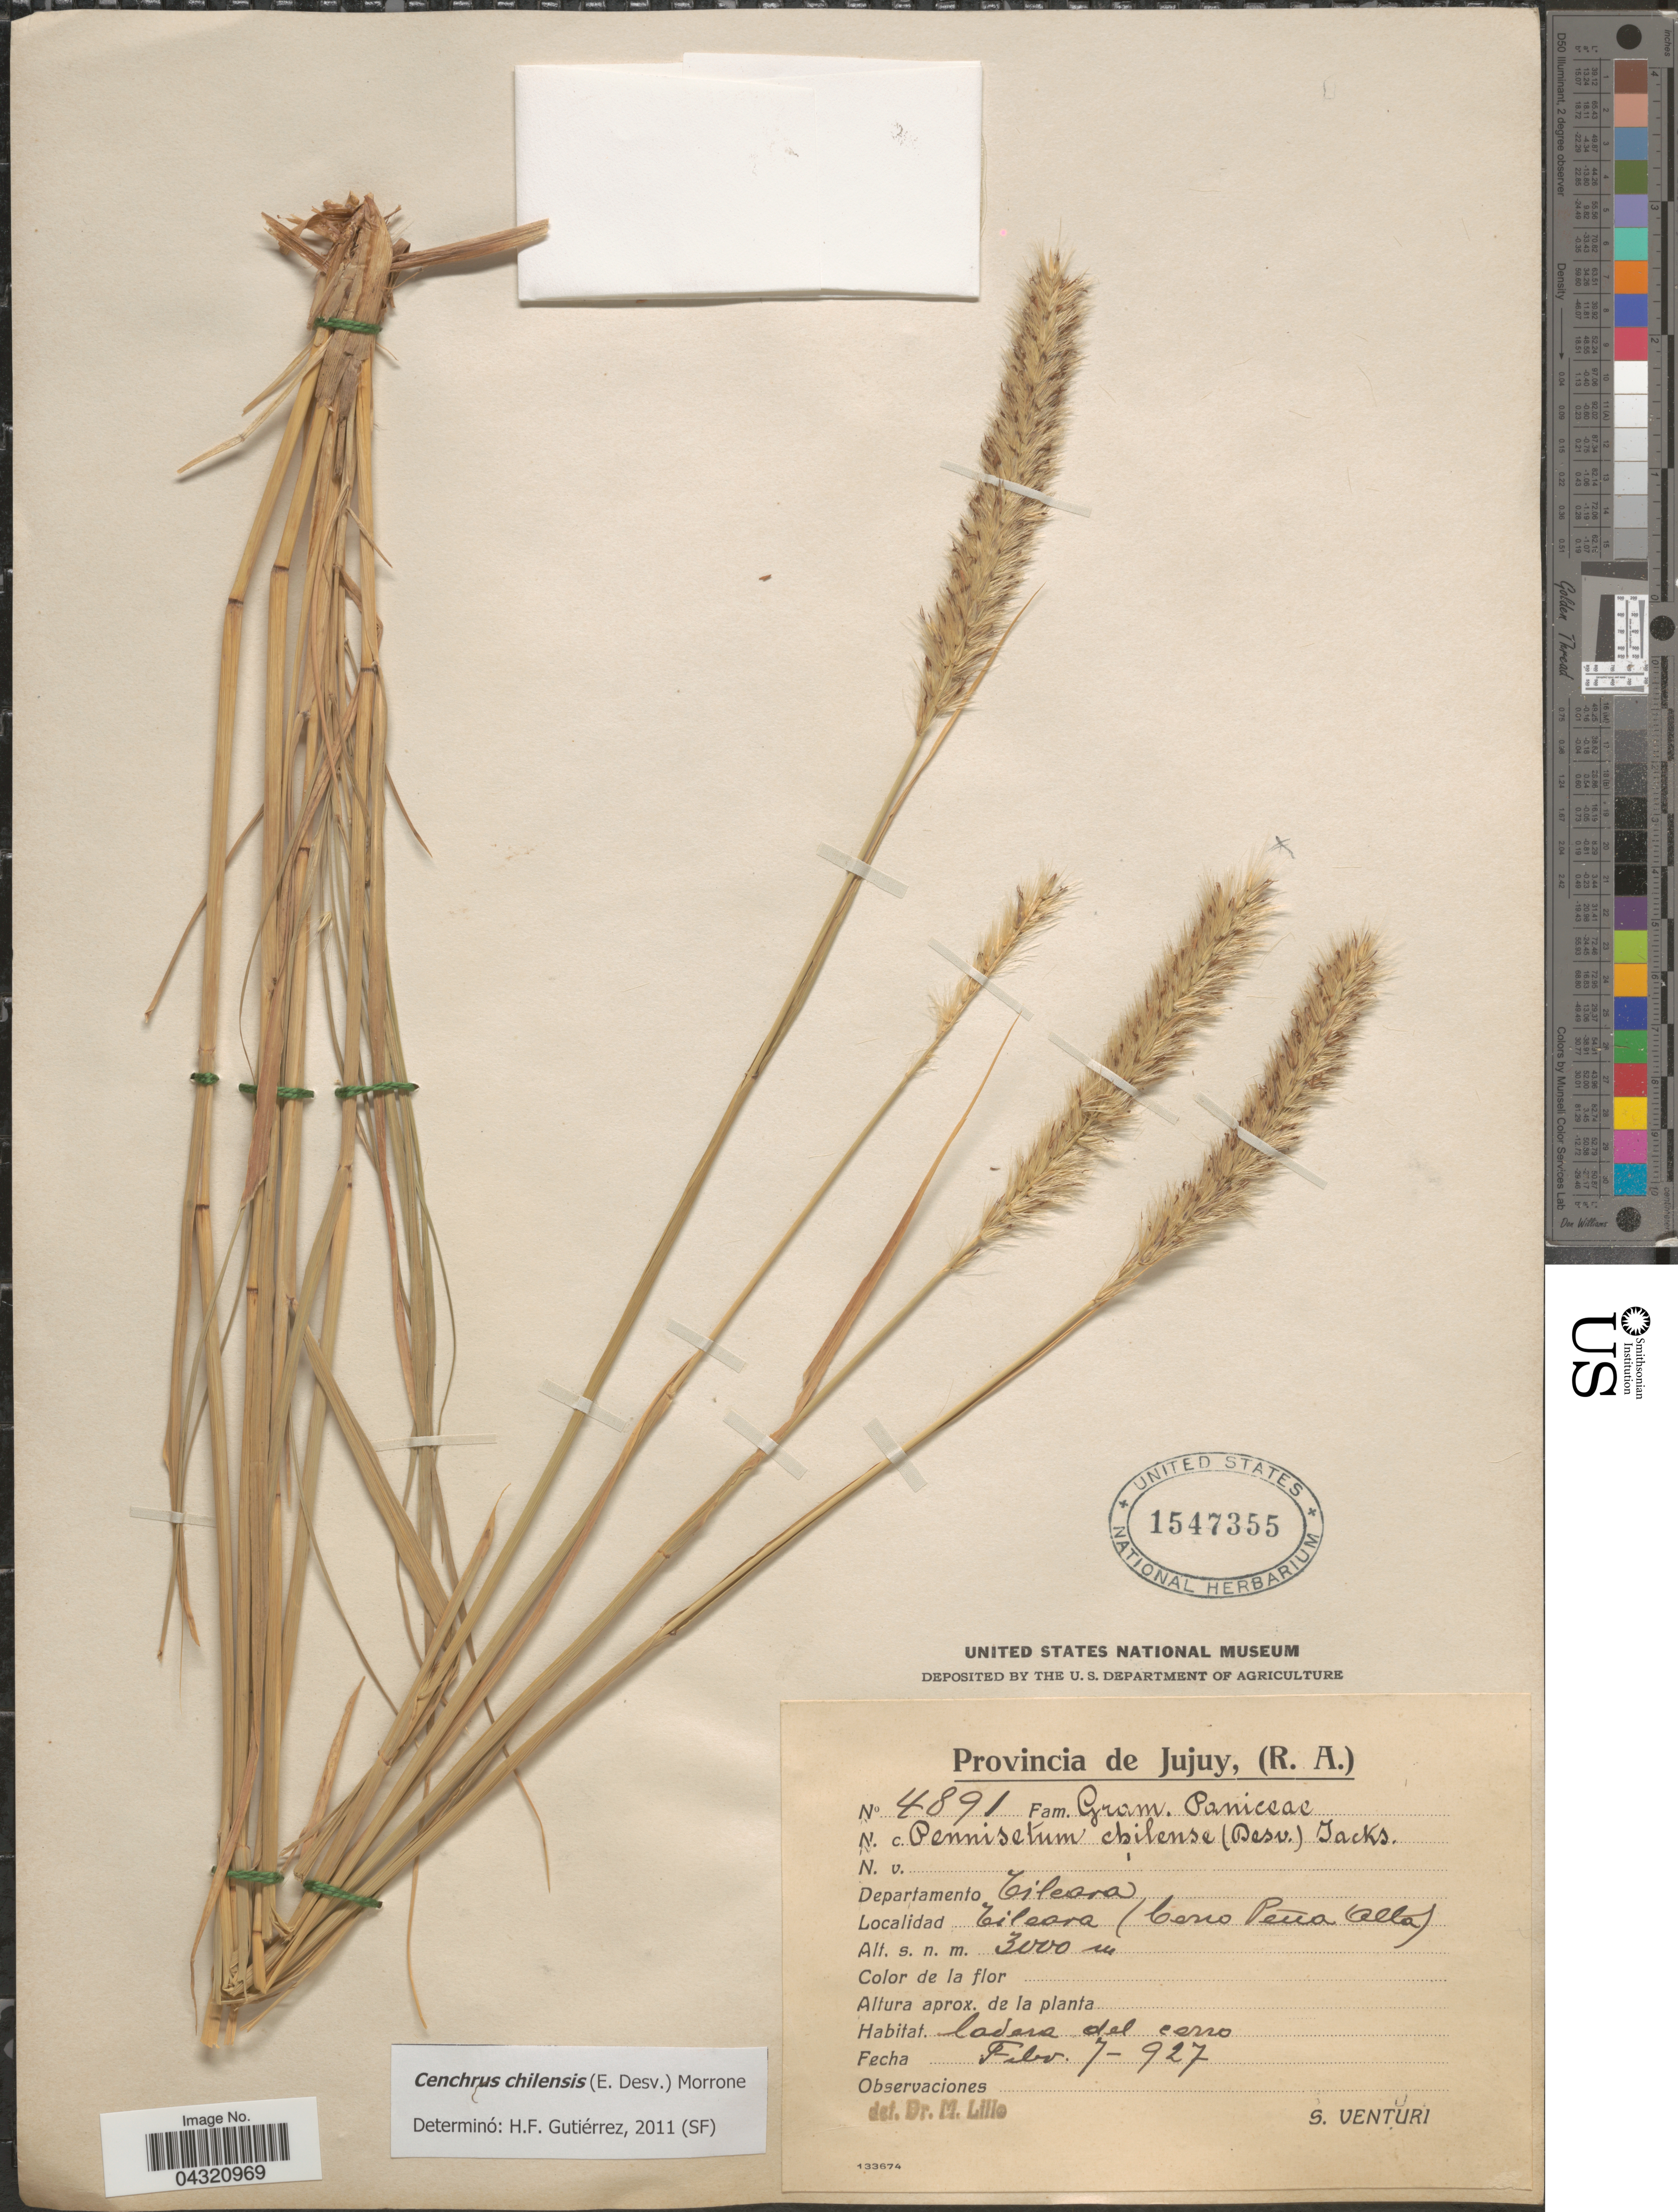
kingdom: Plantae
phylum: Tracheophyta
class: Liliopsida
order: Poales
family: Poaceae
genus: Cenchrus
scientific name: Cenchrus chilensis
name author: (É. Desv.) Morrone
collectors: S. Venturi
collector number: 4891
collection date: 1927-02-07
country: Argentina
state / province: Jujuy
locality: Departamento Tilcara. Tilcara (Cerro Peña Alta).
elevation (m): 3000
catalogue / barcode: US 1547355